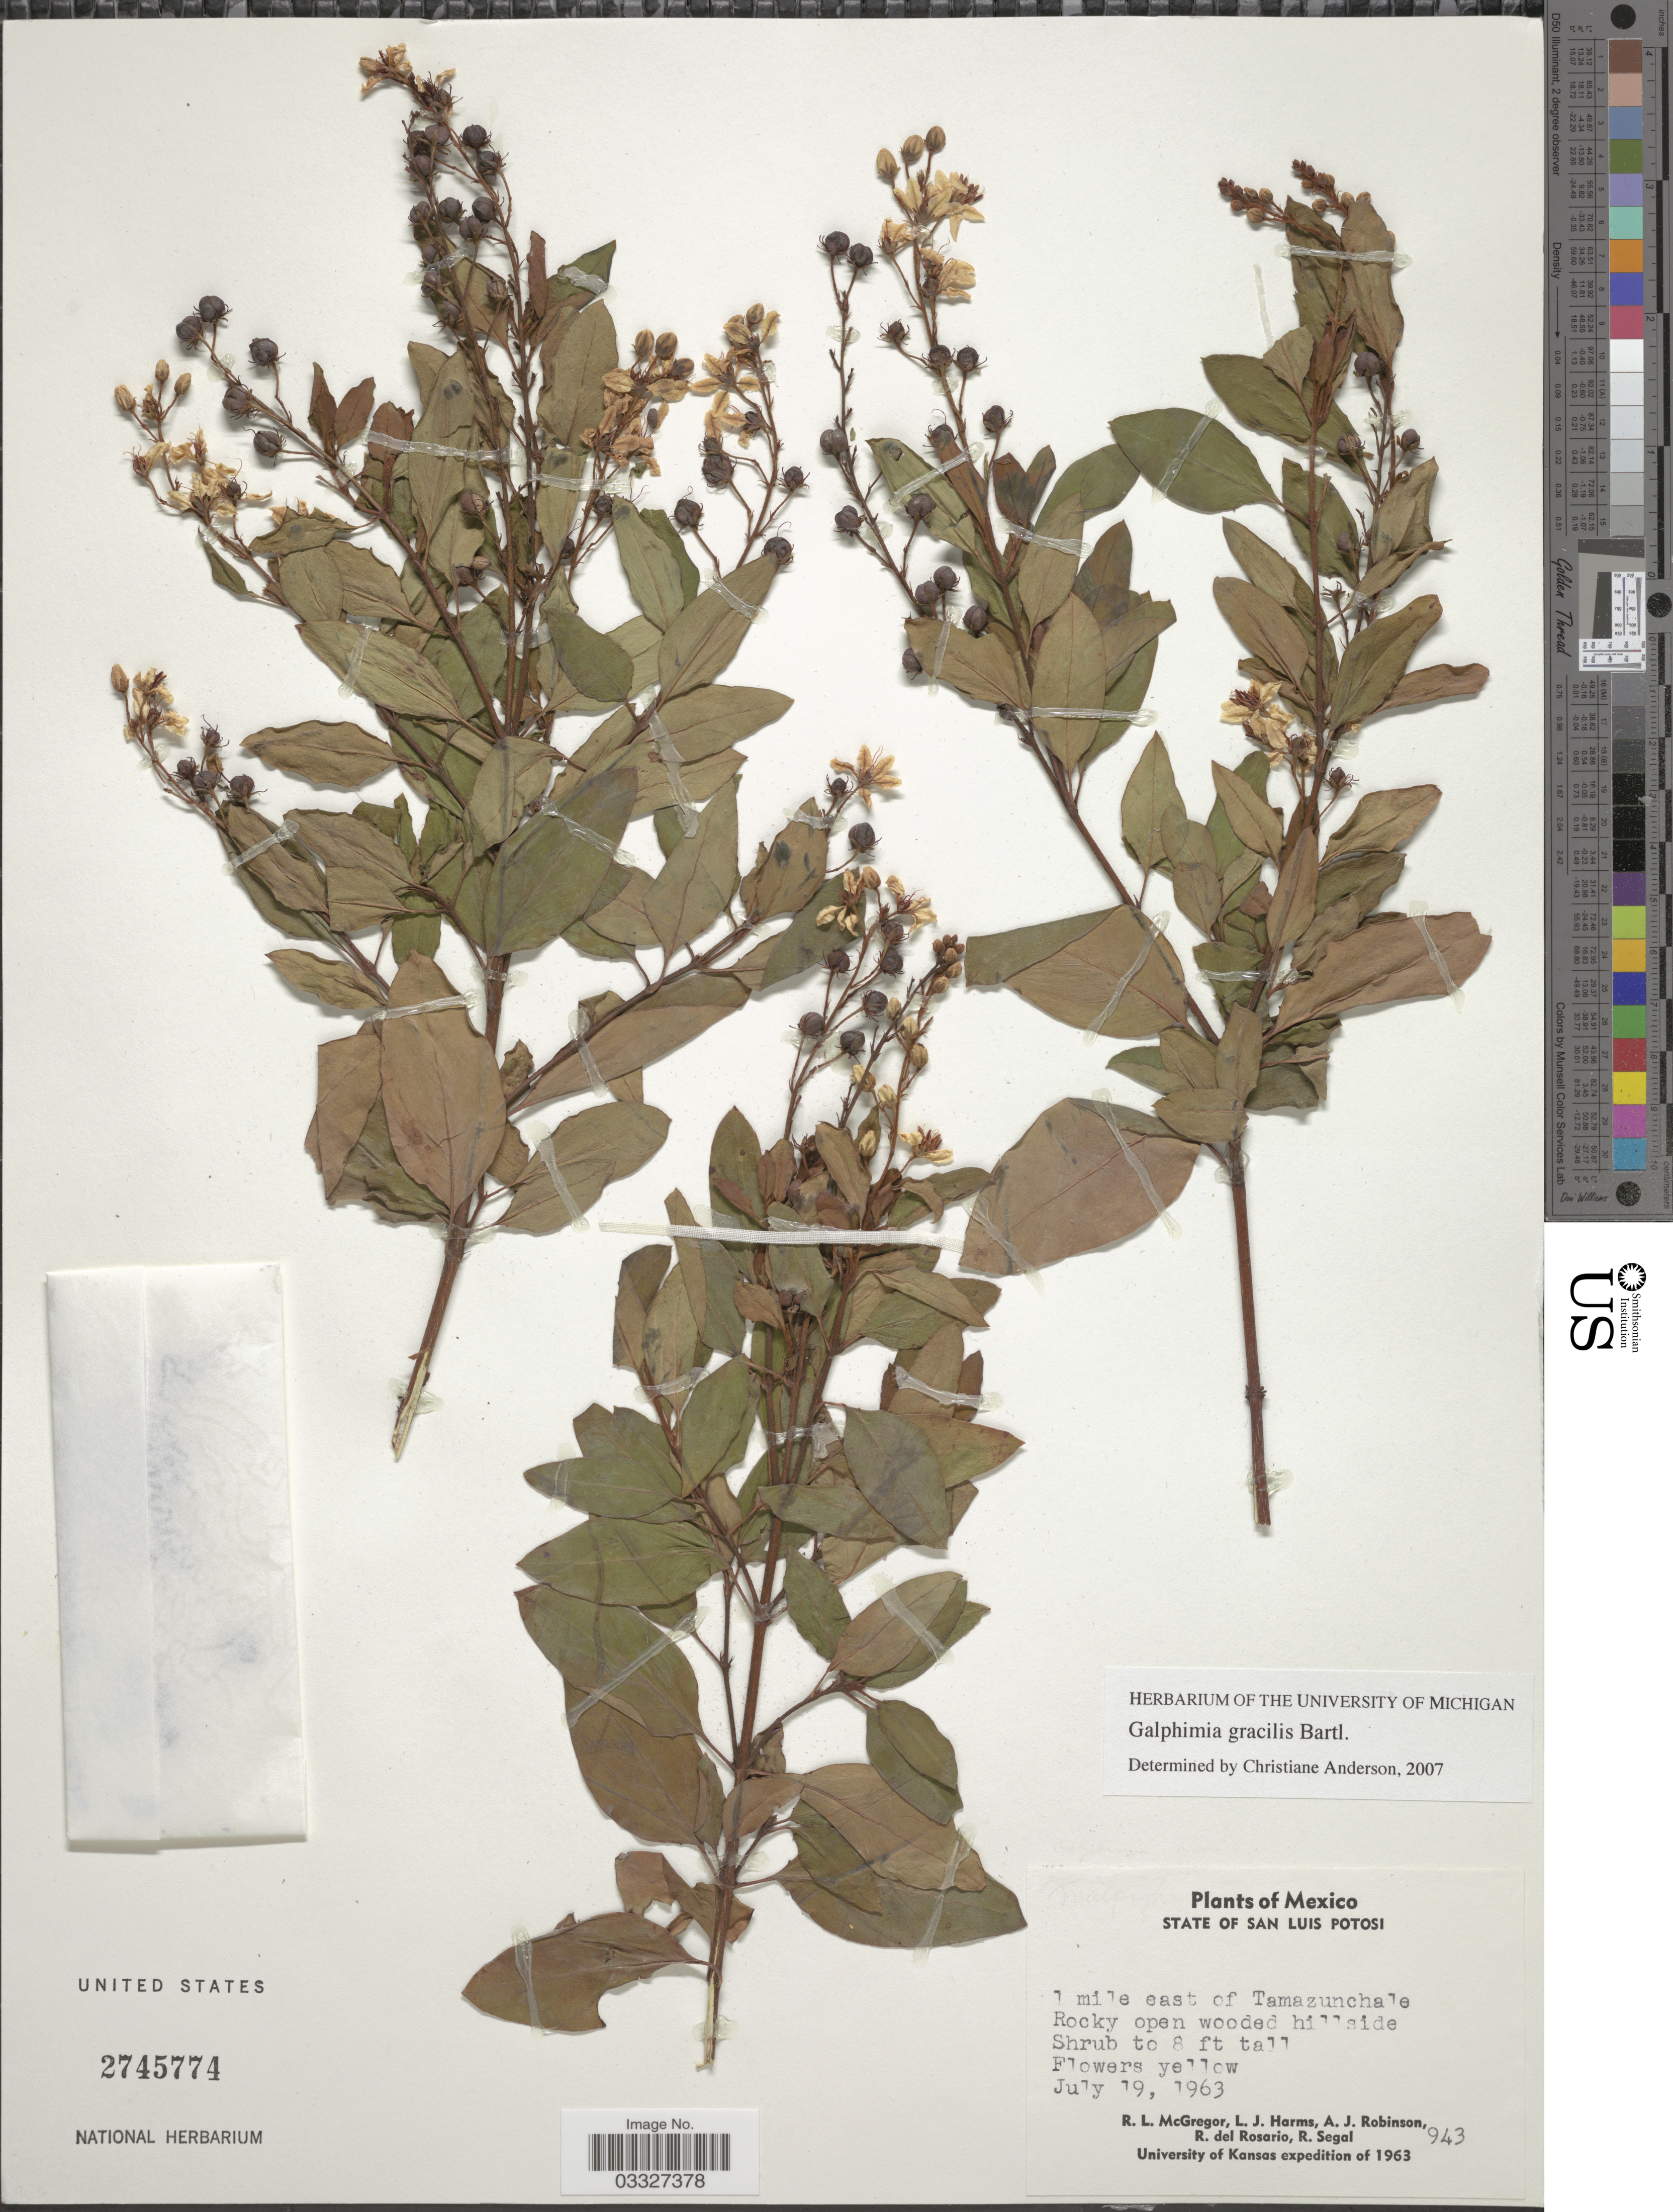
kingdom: Plantae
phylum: Tracheophyta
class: Magnoliopsida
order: Malpighiales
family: Malpighiaceae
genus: Galphimia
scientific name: Galphimia gracilis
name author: Bartl.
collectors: R. McGregor, L. Harms, A. J. Robinson, R. del Rosario & R. Segal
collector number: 943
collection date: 1963-07-19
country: Mexico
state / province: San Luis Potosí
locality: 1 mile east of Tamazunchale.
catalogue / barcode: US 2745774